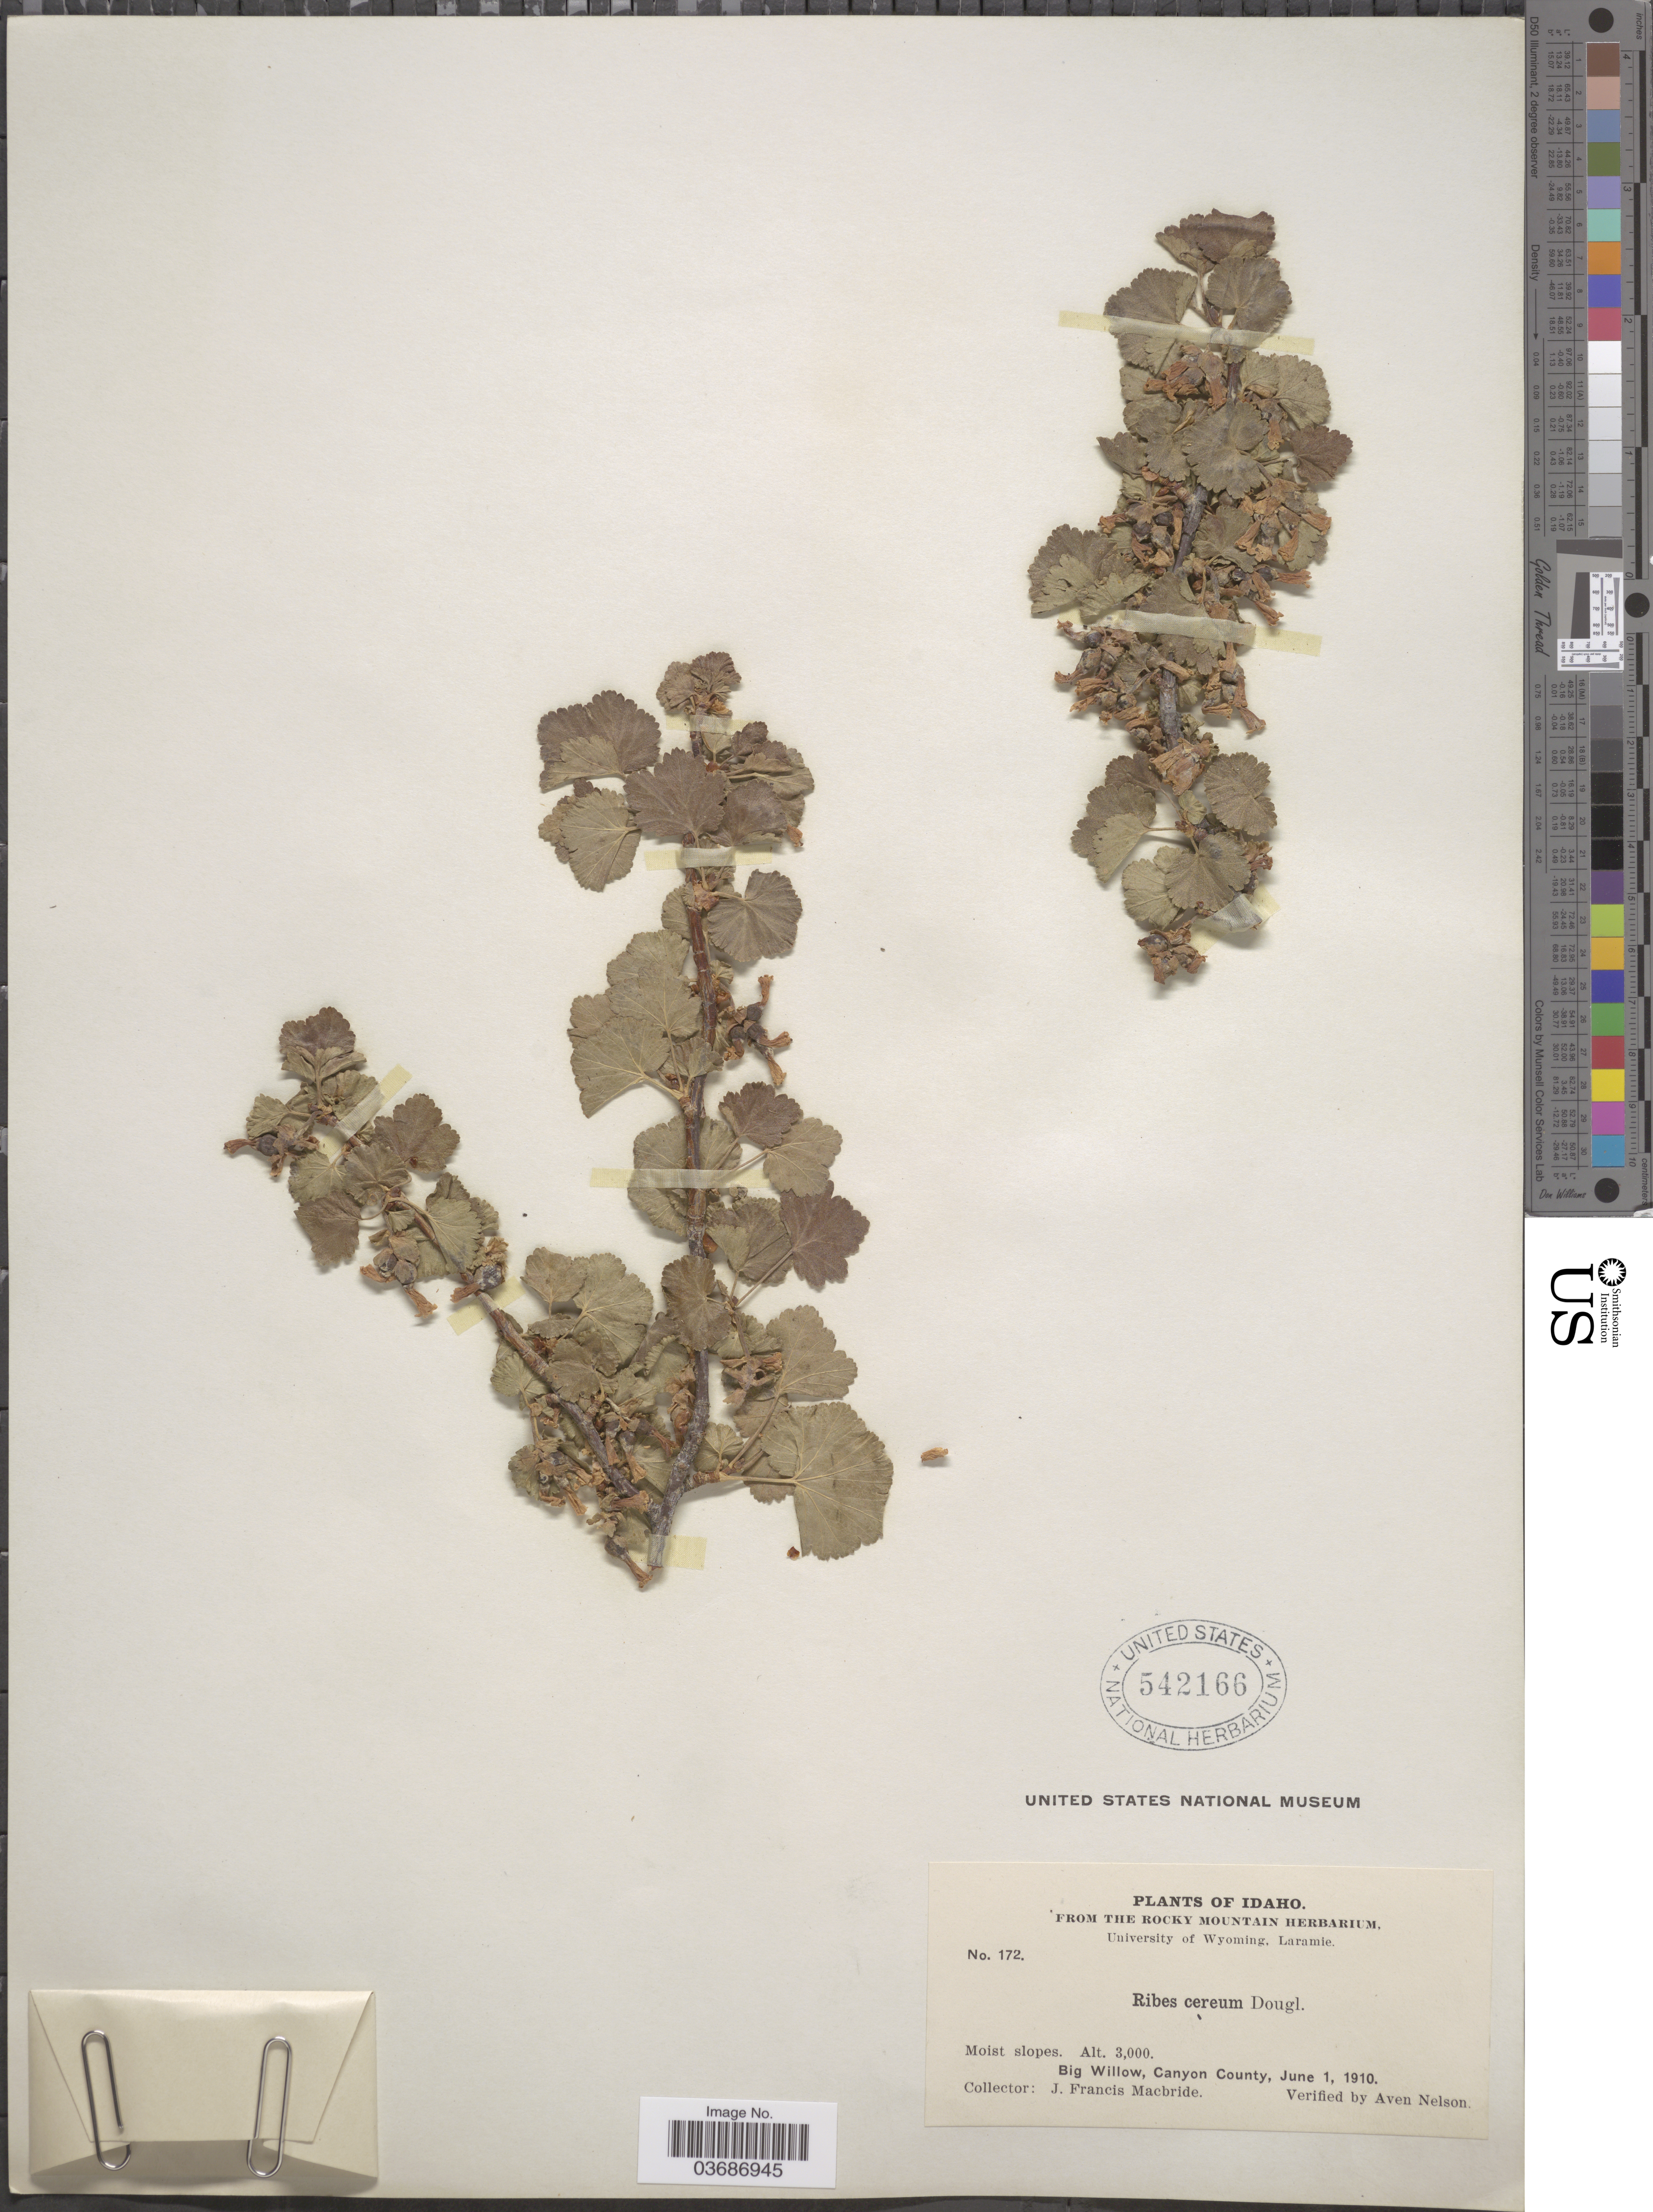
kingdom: Plantae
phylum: Tracheophyta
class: Magnoliopsida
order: Saxifragales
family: Grossulariaceae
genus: Ribes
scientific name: Ribes cereum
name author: Douglas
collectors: J. F. Macbride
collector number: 172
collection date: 1910-06-01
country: United States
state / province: Idaho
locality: Big Willow, Canyon County.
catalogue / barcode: US 542166